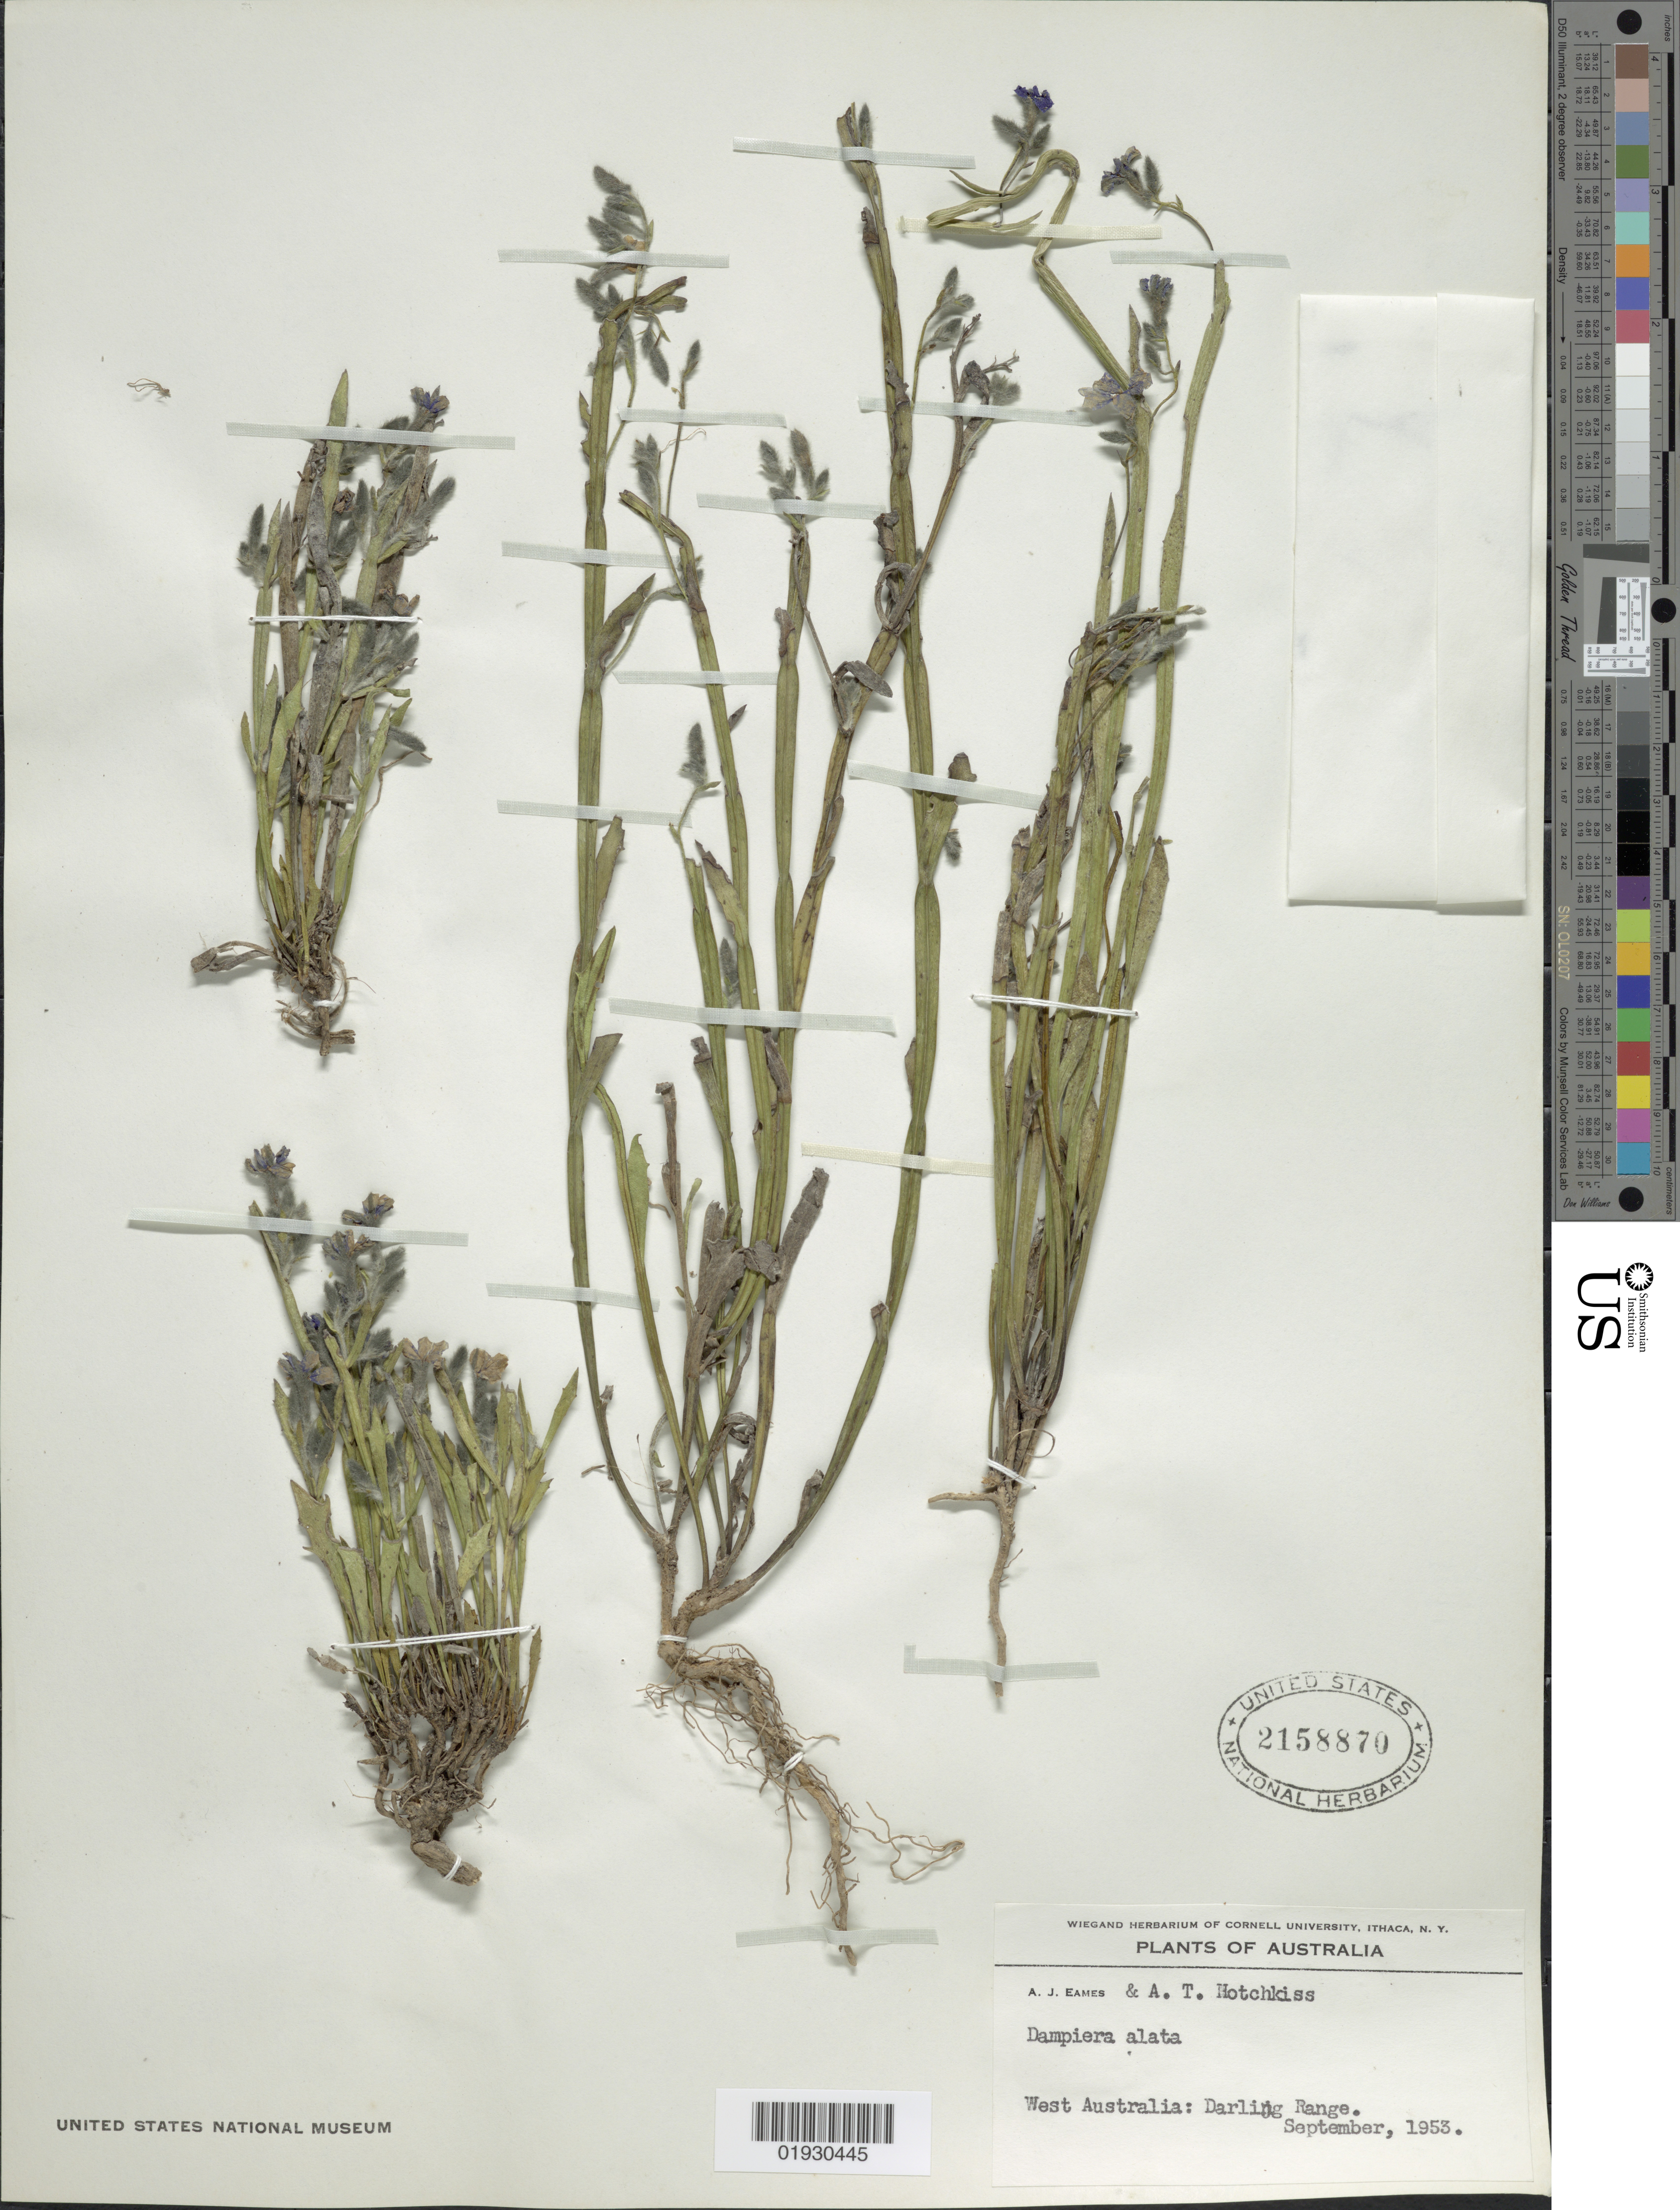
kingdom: Plantae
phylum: Tracheophyta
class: Magnoliopsida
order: Asterales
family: Goodeniaceae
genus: Dampiera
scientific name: Dampiera alata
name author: Lindl.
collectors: A. J. Eames & A. Hotchkiss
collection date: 1953-09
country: Australia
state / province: Western Australia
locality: Darling Range.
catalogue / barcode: US 2158870